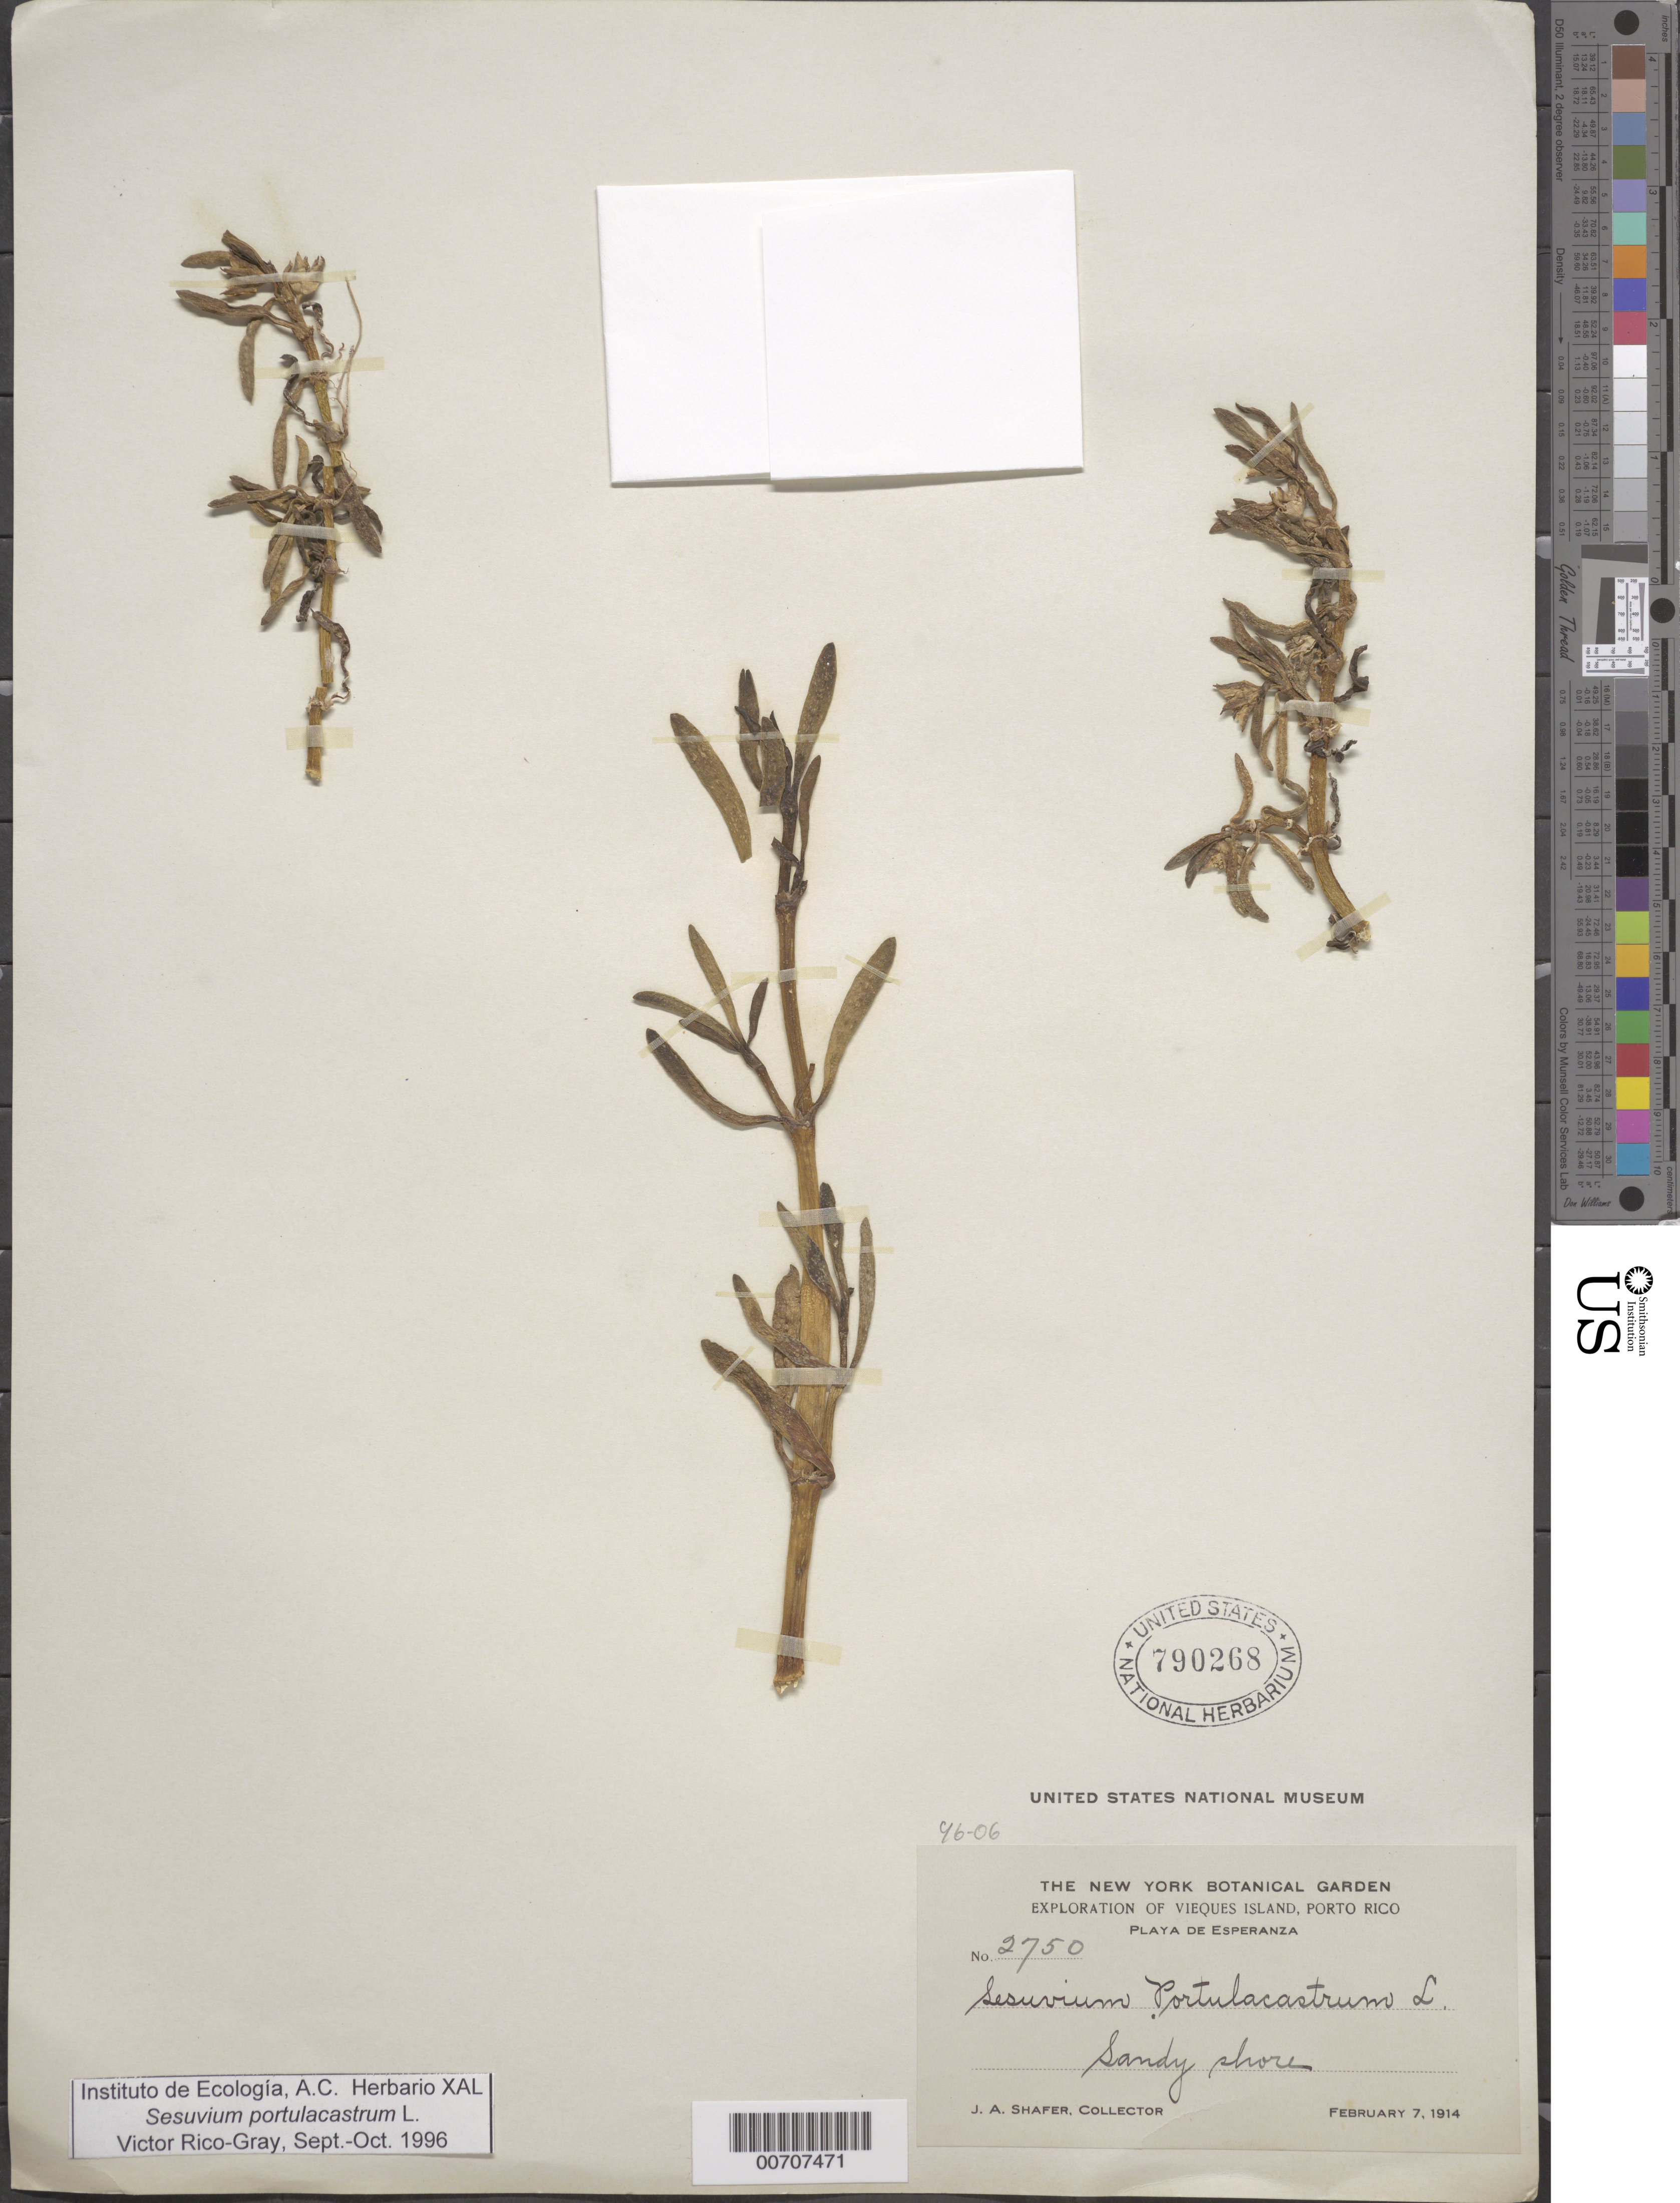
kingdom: Plantae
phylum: Tracheophyta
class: Magnoliopsida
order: Caryophyllales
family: Aizoaceae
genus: Sesuvium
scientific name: Sesuvium portulacastrum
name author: (L.) L.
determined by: Rico-Gray, V., (IEB), Instituto de Ecologia, A.C.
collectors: J. A. Shafer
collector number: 2750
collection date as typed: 07 Feb 1914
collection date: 1914-02-07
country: Puerto Rico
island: Vieques Island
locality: Playa de Esperanza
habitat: Sandy shore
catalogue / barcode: US 790268